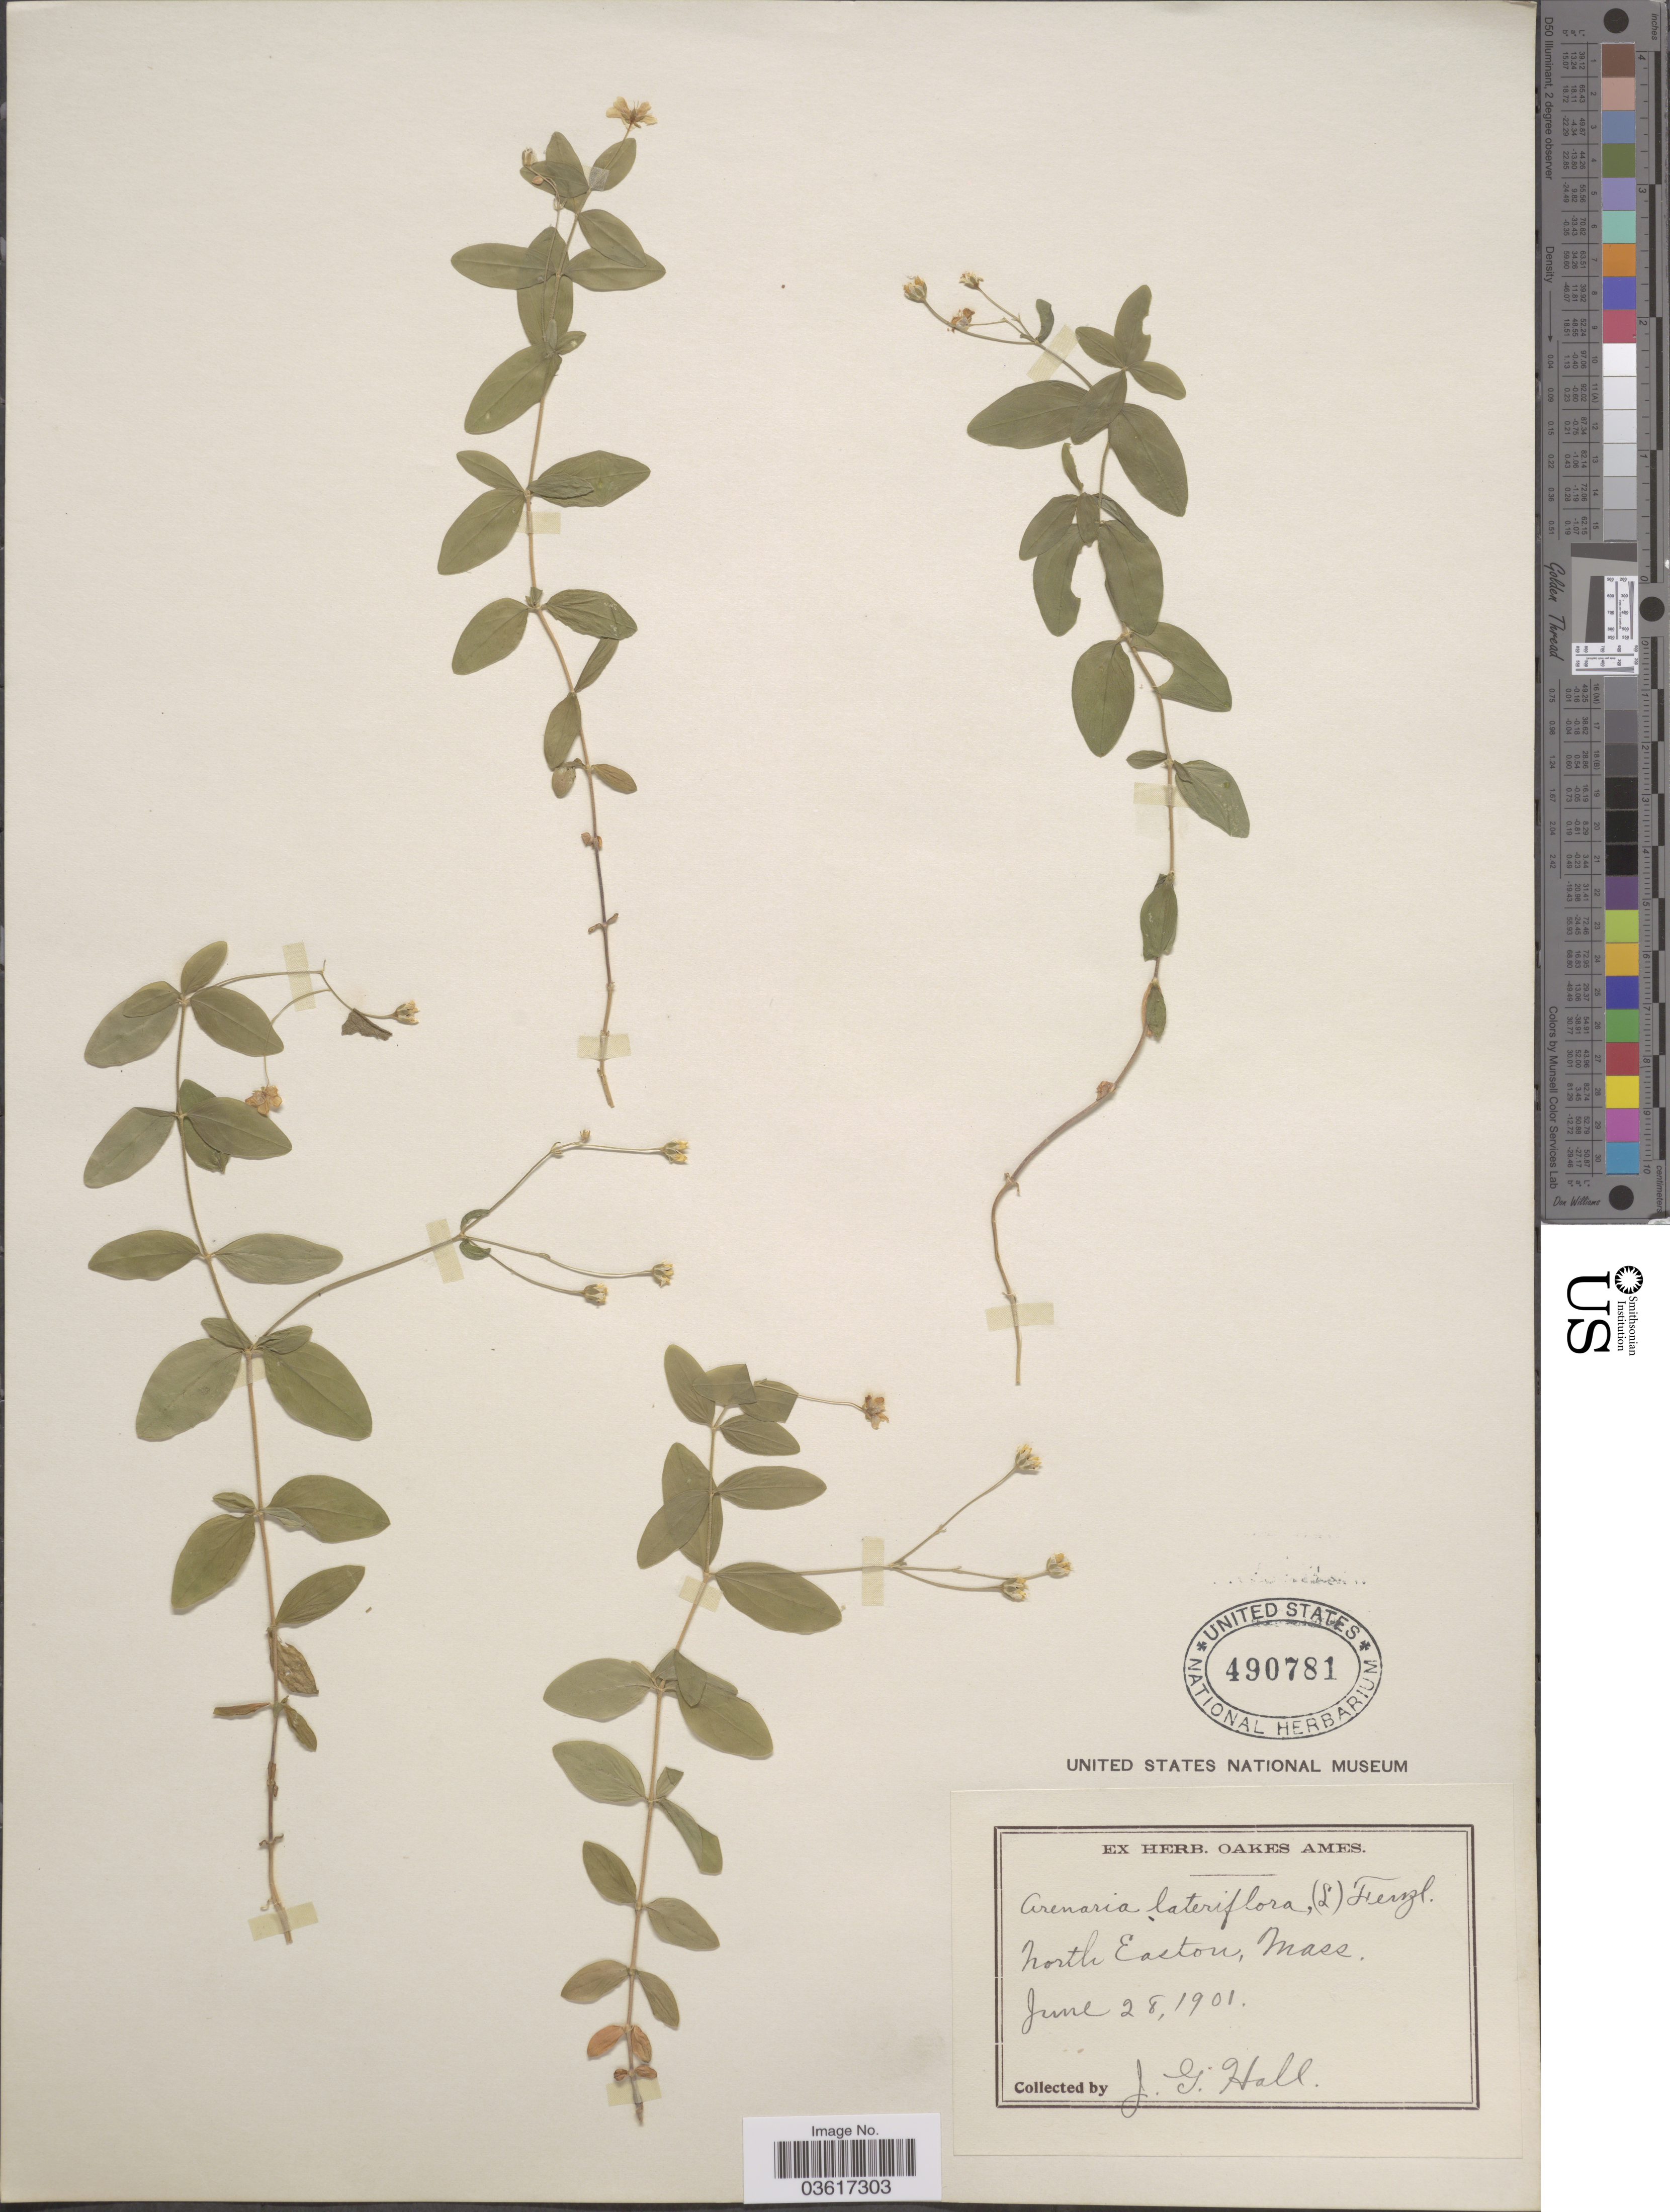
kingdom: Plantae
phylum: Tracheophyta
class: Magnoliopsida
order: Caryophyllales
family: Caryophyllaceae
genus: Moehringia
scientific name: Moehringia lateriflora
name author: (L.) Fenzl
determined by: Strong, Mark T., (BOT), Smithsonian Institution - National Museum of Natural History (UNITED STATES)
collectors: J. Hall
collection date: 1901-06-28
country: United States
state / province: Massachusetts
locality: North Easton.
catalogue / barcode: US 490781